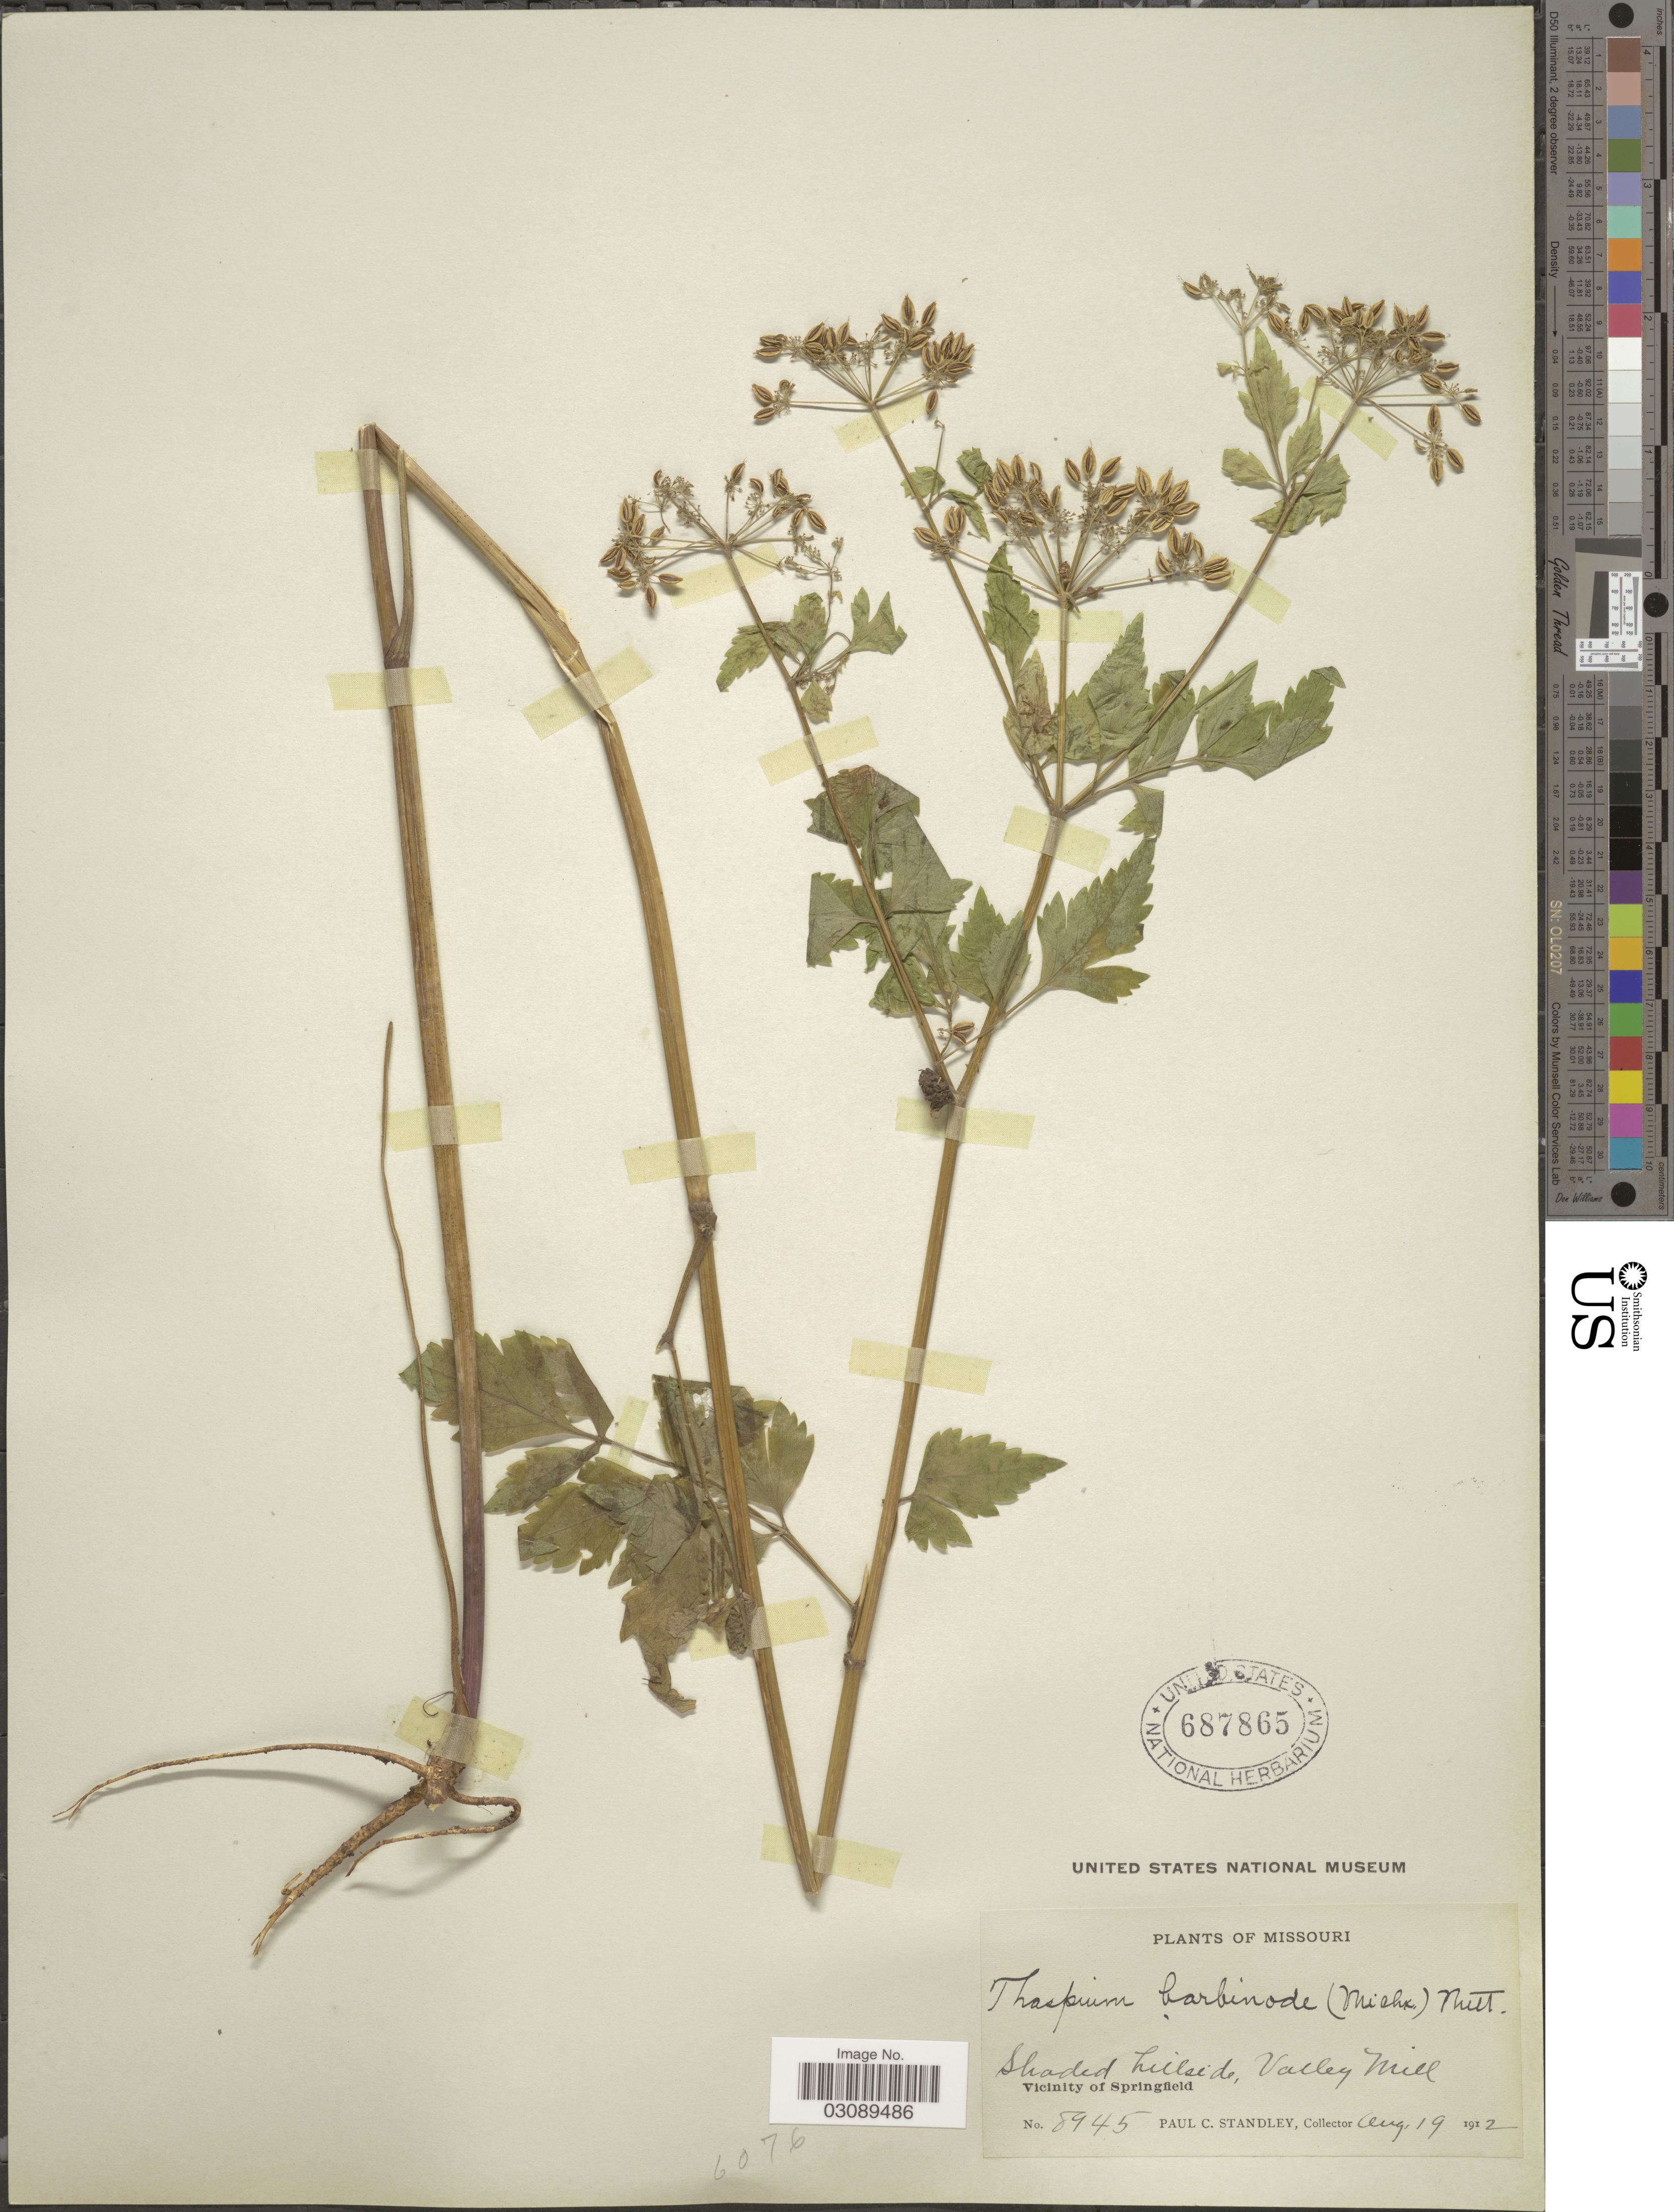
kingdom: Plantae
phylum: Tracheophyta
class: Magnoliopsida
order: Apiales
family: Apiaceae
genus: Thaspium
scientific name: Thaspium barbinode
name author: (Michx.) Nutt.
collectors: P. C. Standley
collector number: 8945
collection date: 1912-08-19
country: United States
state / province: Missouri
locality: Valley Mill. Vicinity of Springfield.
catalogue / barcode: US 687865